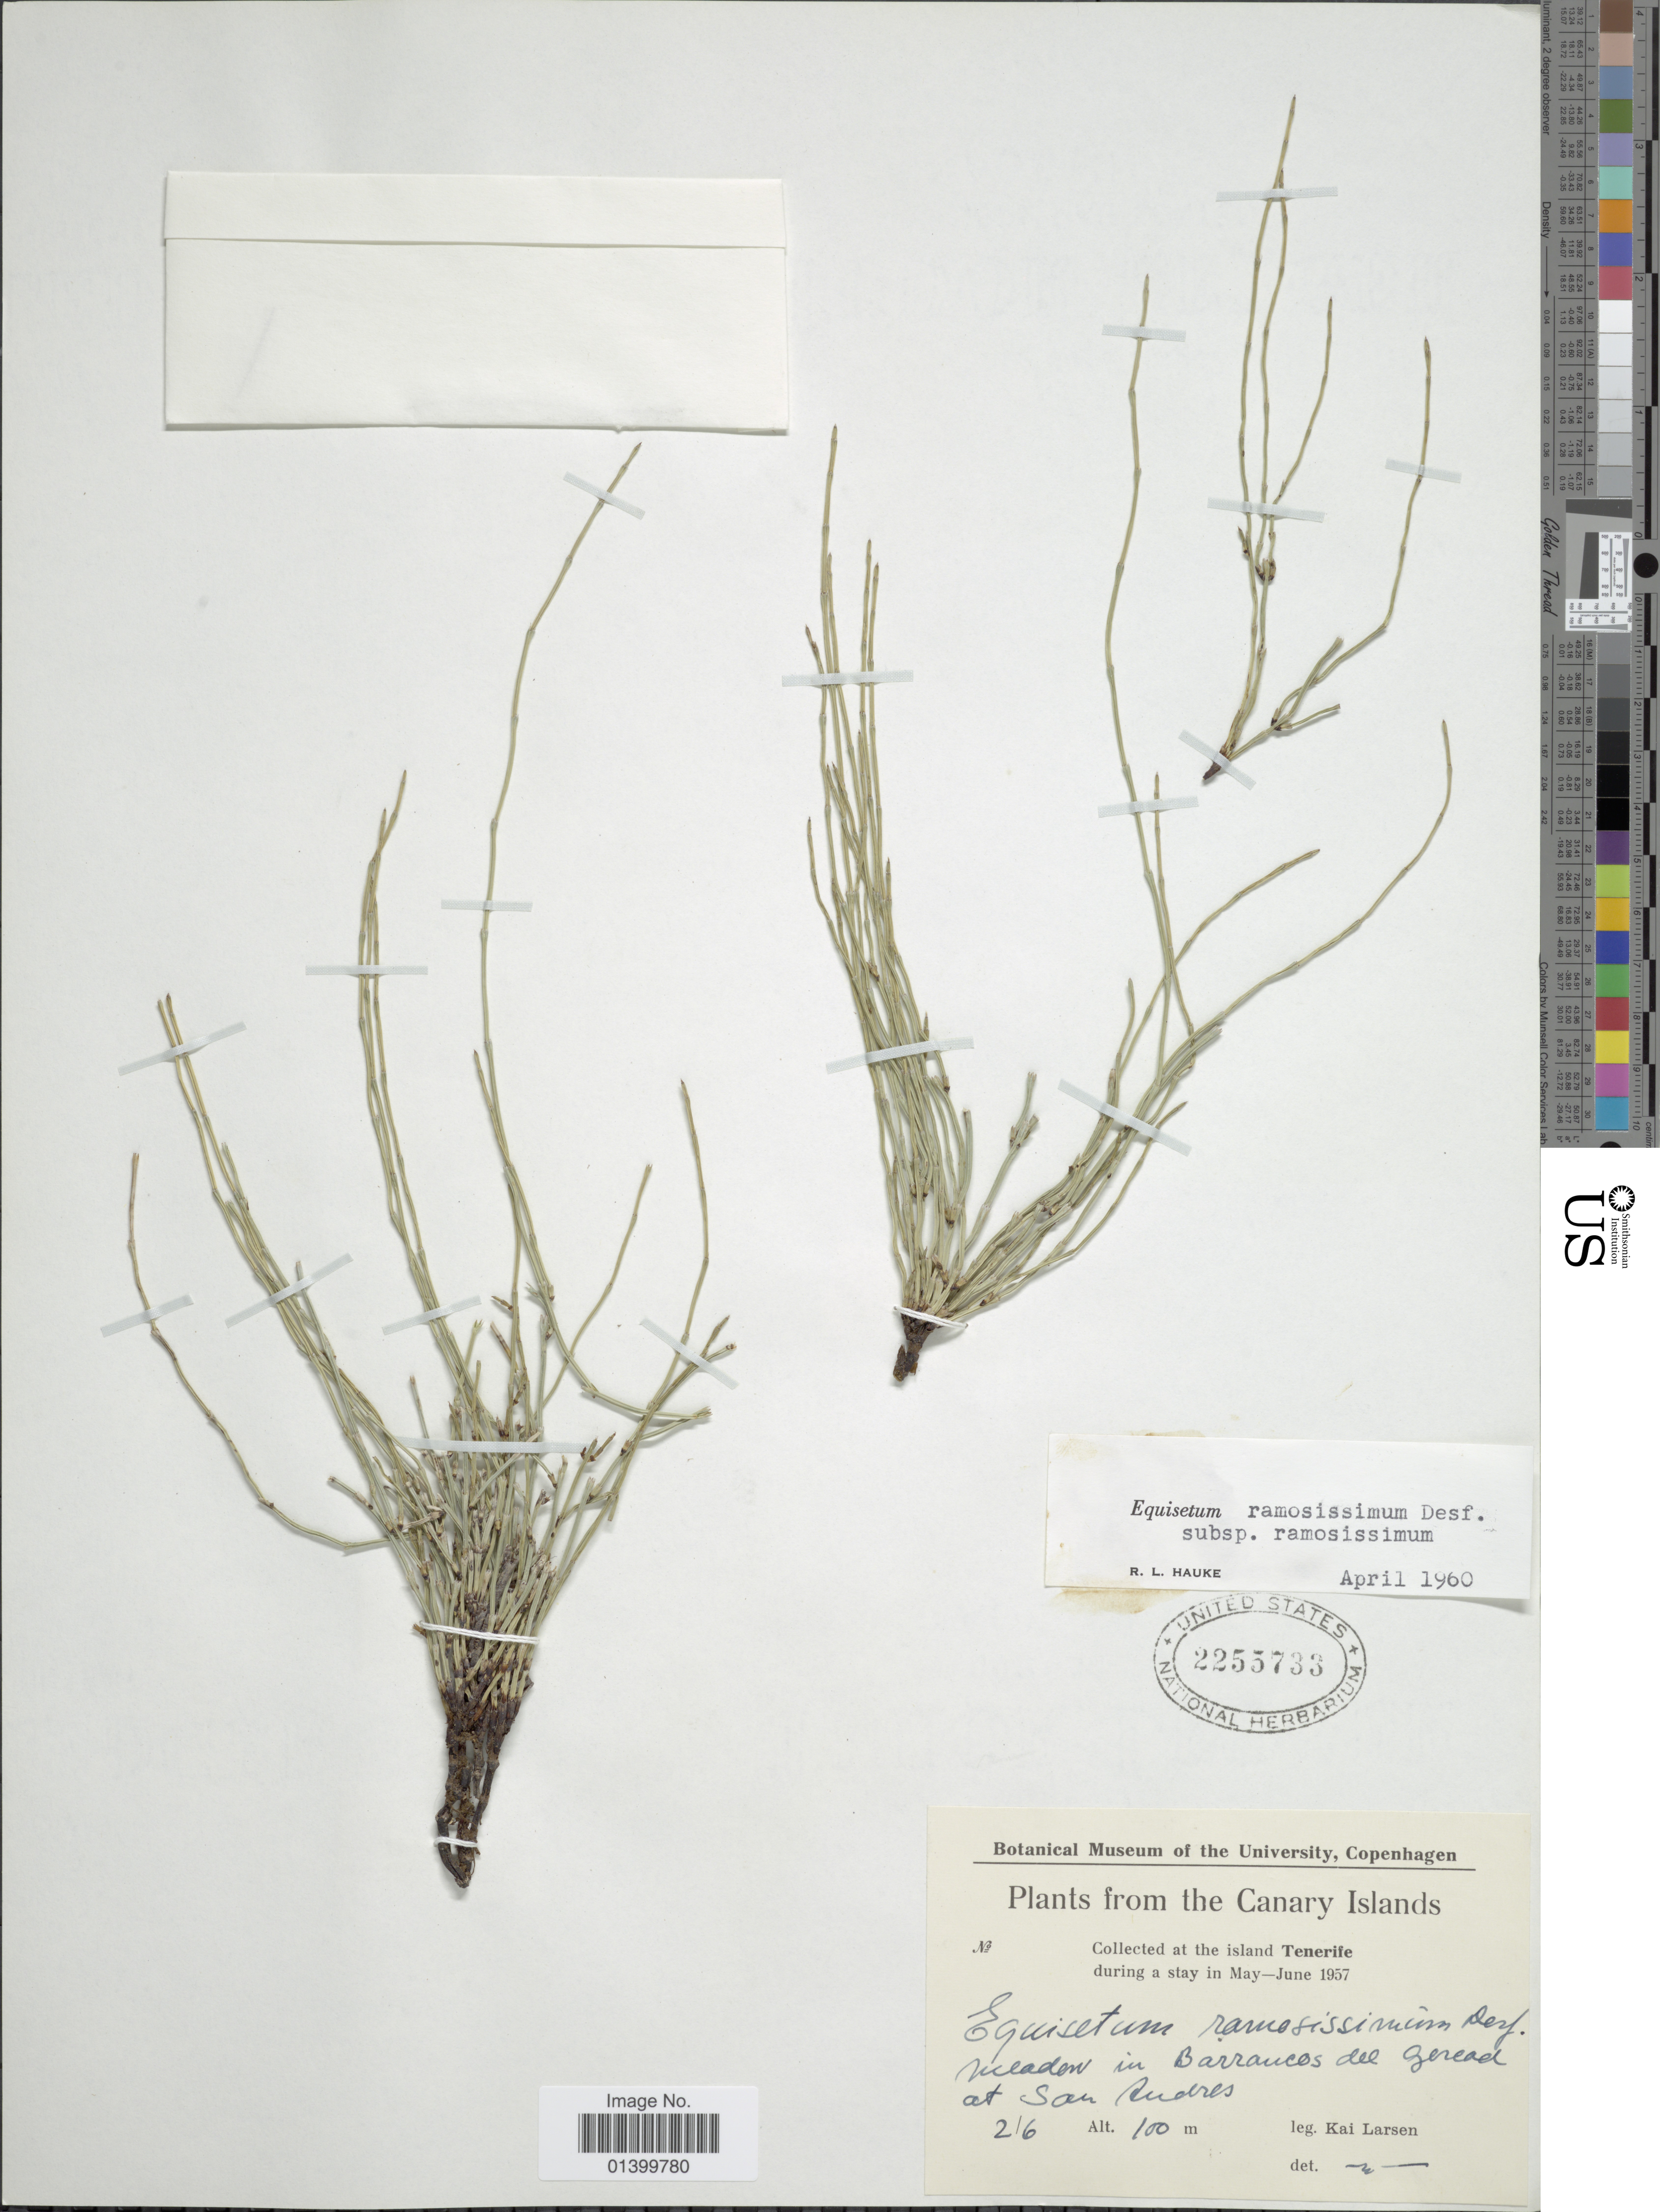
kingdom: Plantae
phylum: Tracheophyta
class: Polypodiopsida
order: Equisetales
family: Equisetaceae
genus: Equisetum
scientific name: Equisetum ramosissimum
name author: Desf.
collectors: K. Larsen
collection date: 1957-06-02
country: Spain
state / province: Canarias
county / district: Santa Cruz de Tenerife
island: Tenerife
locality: Plants from the Canary Islands. Collected at the island Tenerife. Meadow in Barrancos del Geread at San Andres.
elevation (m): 100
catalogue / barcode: US 2255733